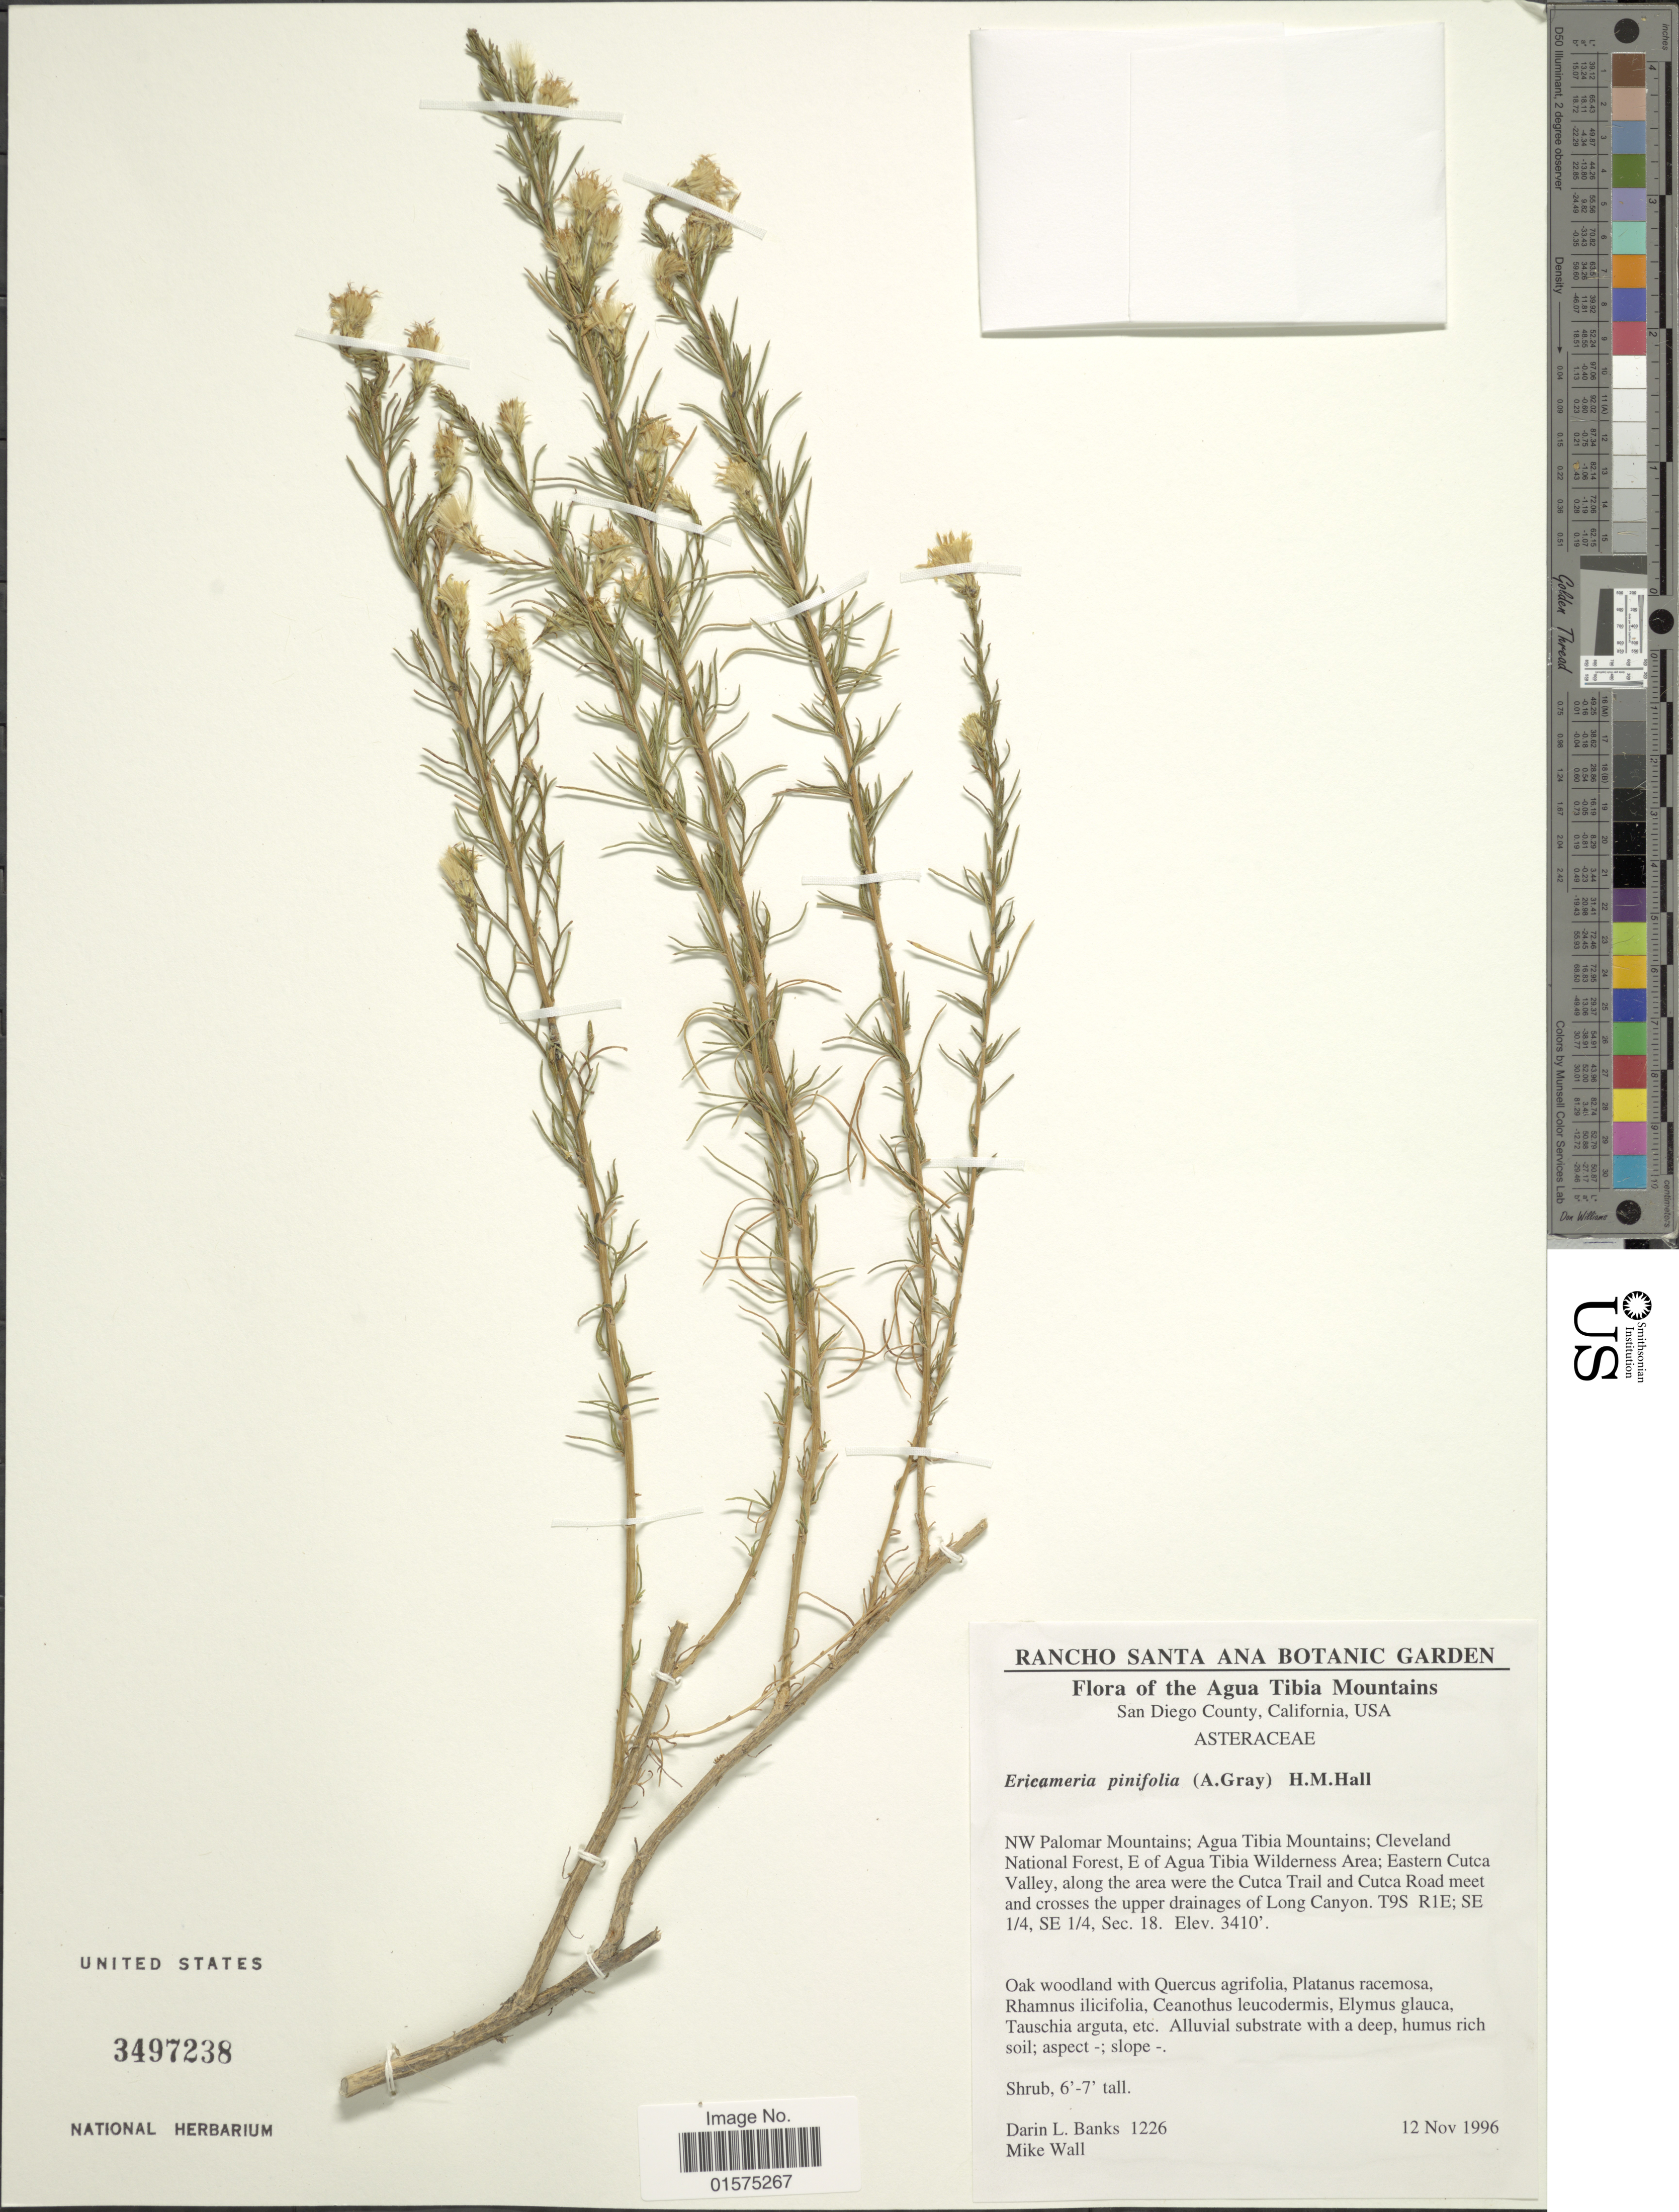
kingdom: Plantae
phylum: Tracheophyta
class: Magnoliopsida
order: Asterales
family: Asteraceae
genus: Ericameria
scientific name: Ericameria pinifolia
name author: (A. Gray) Hall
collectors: D. Banks & M. Wall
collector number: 1226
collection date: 1996-11-12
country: United States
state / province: California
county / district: San Diego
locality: Agua Tiba Mountains. San Diego County. NW Palomar Mountains; Agua Tibia Mountains; Cleveland National Forest, E of Agua Tibia Wilderness Area; Eastern Cutca Valley, along the area were the Cutca Trail and Cutca Road meet and crosses the upper drainages of Long Canyon. T9S R1E; SE 1/4, SE 1/4, Sec. 18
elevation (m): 1039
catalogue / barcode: US 3497238